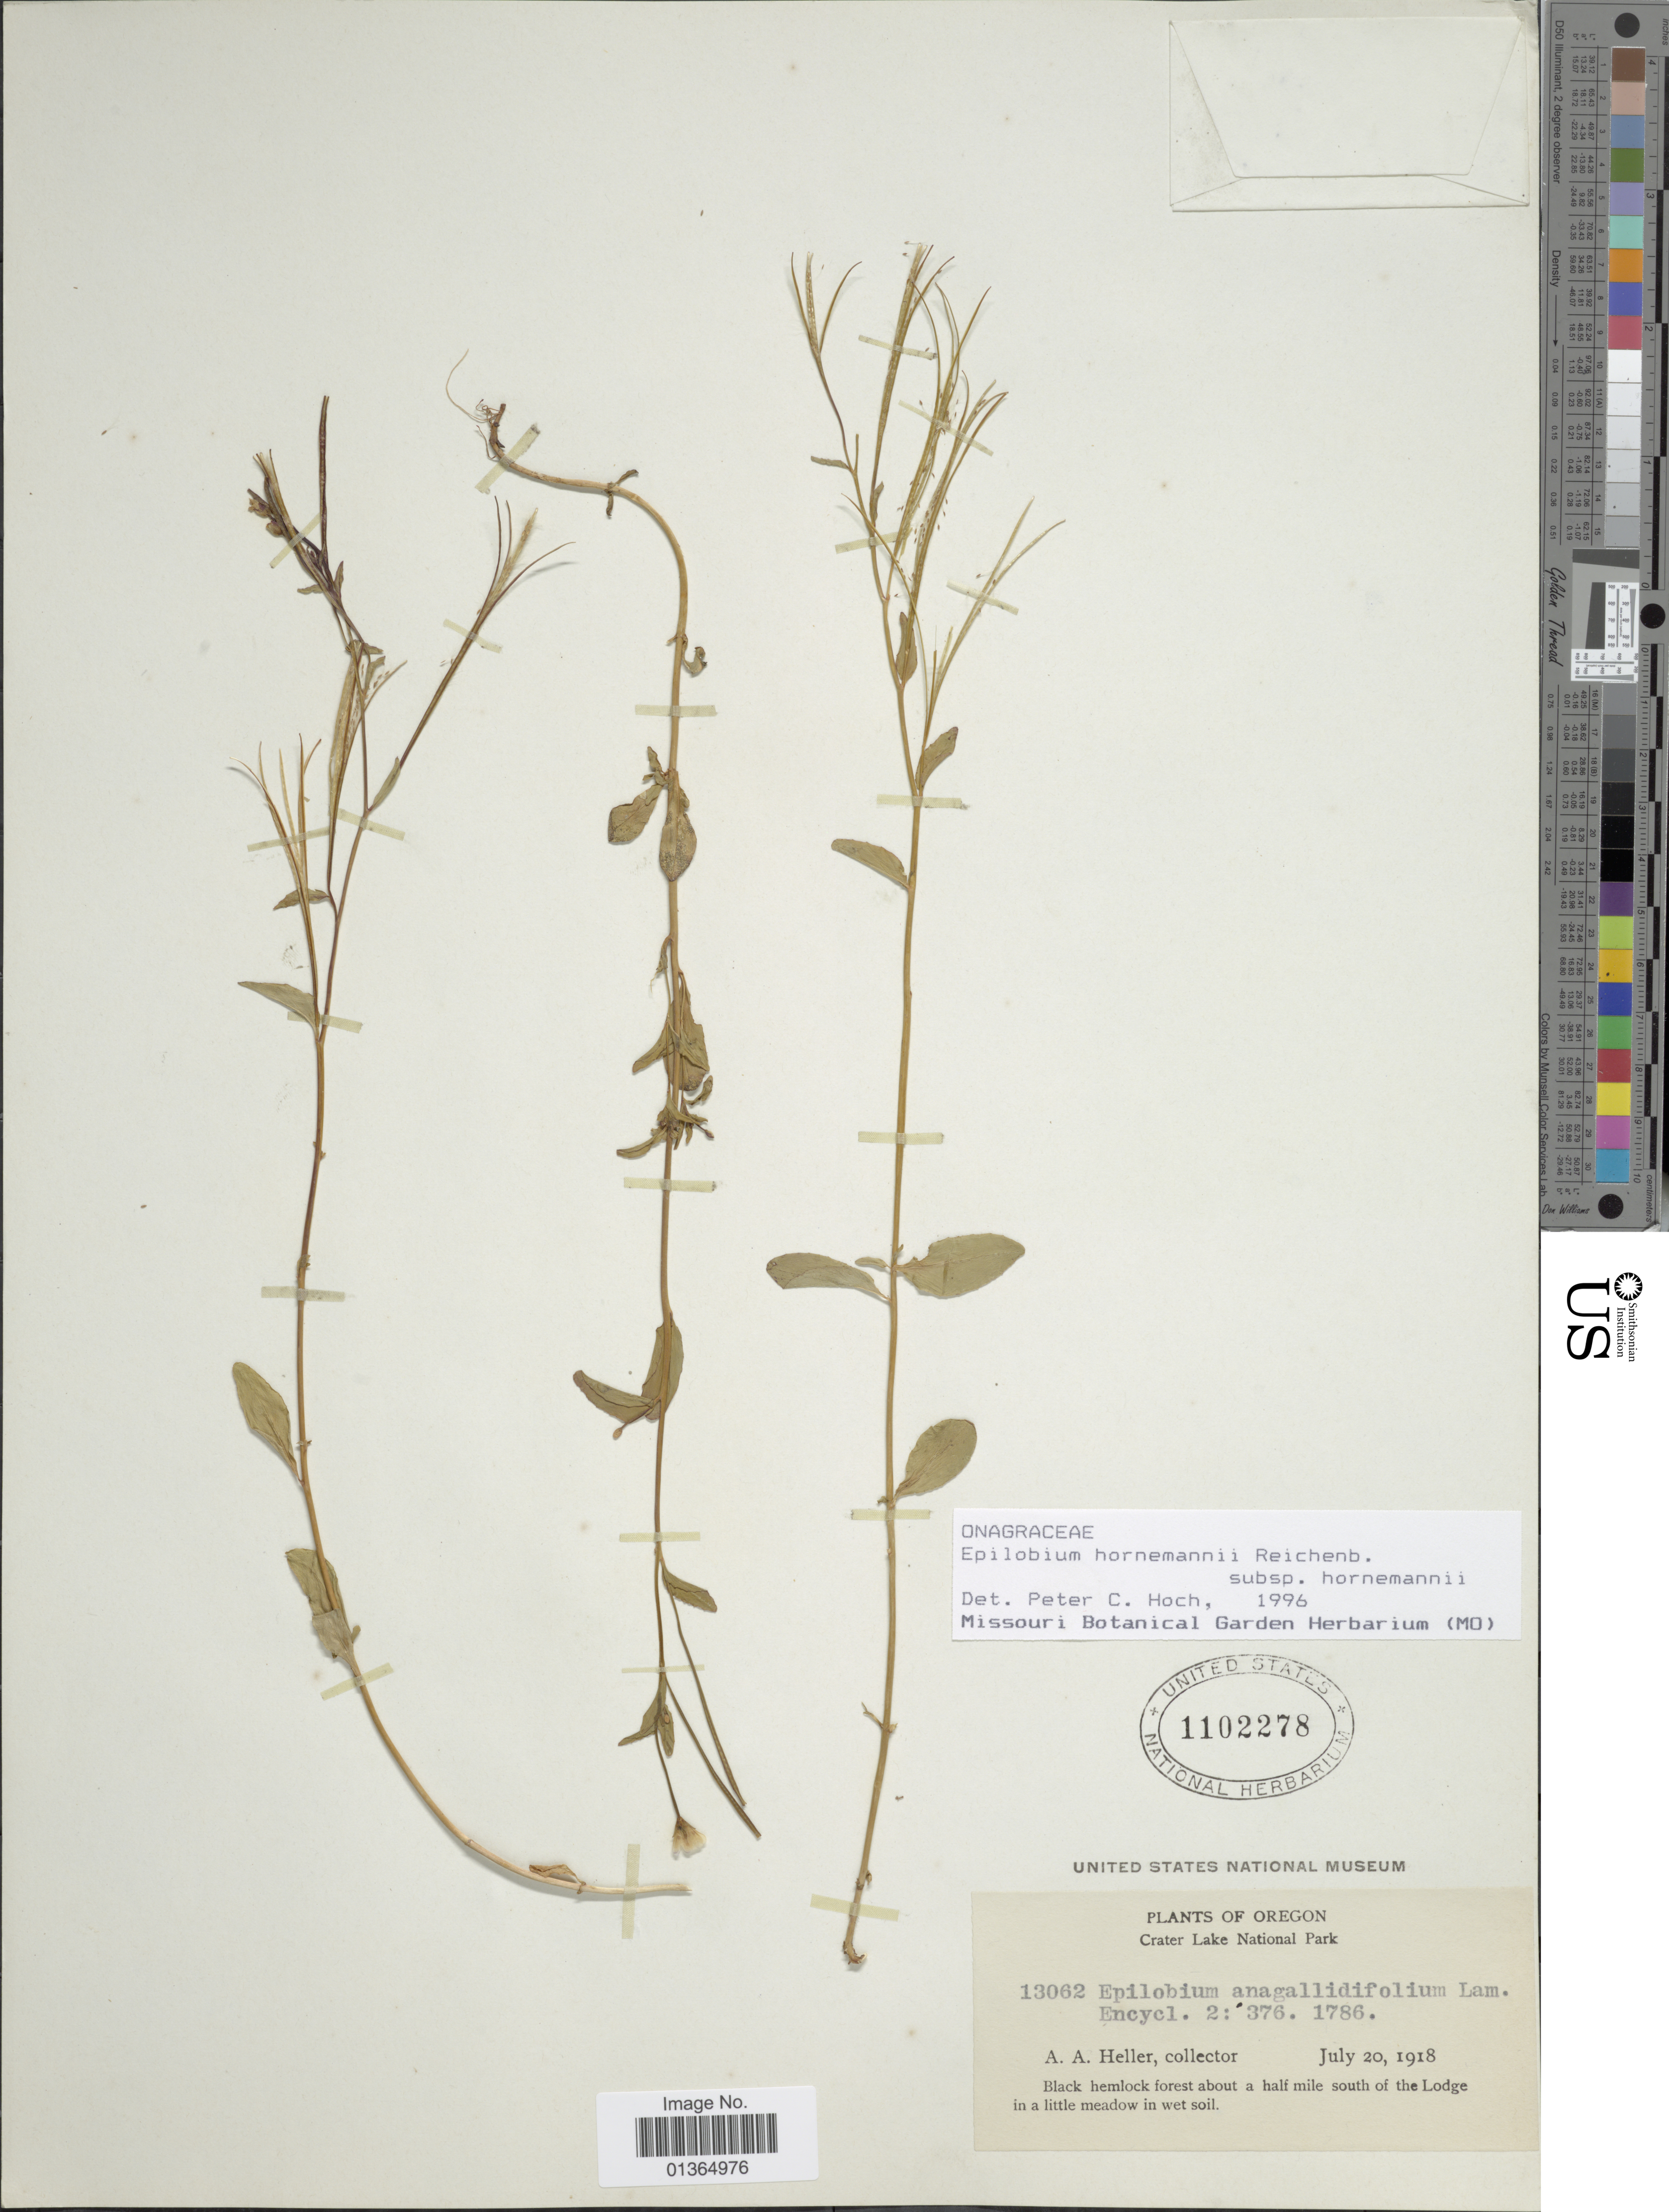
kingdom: Plantae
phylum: Tracheophyta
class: Magnoliopsida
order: Myrtales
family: Onagraceae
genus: Epilobium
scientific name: Epilobium hornemannii subsp. hornemannii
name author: Rchb.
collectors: A. A. Heller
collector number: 13062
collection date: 1918-07-20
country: United States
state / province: Oregon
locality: Crater Lake National Park. Black hemlock forest about a half mile south of the Lodge in a little meadow in wet soil.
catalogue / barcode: US 1102278